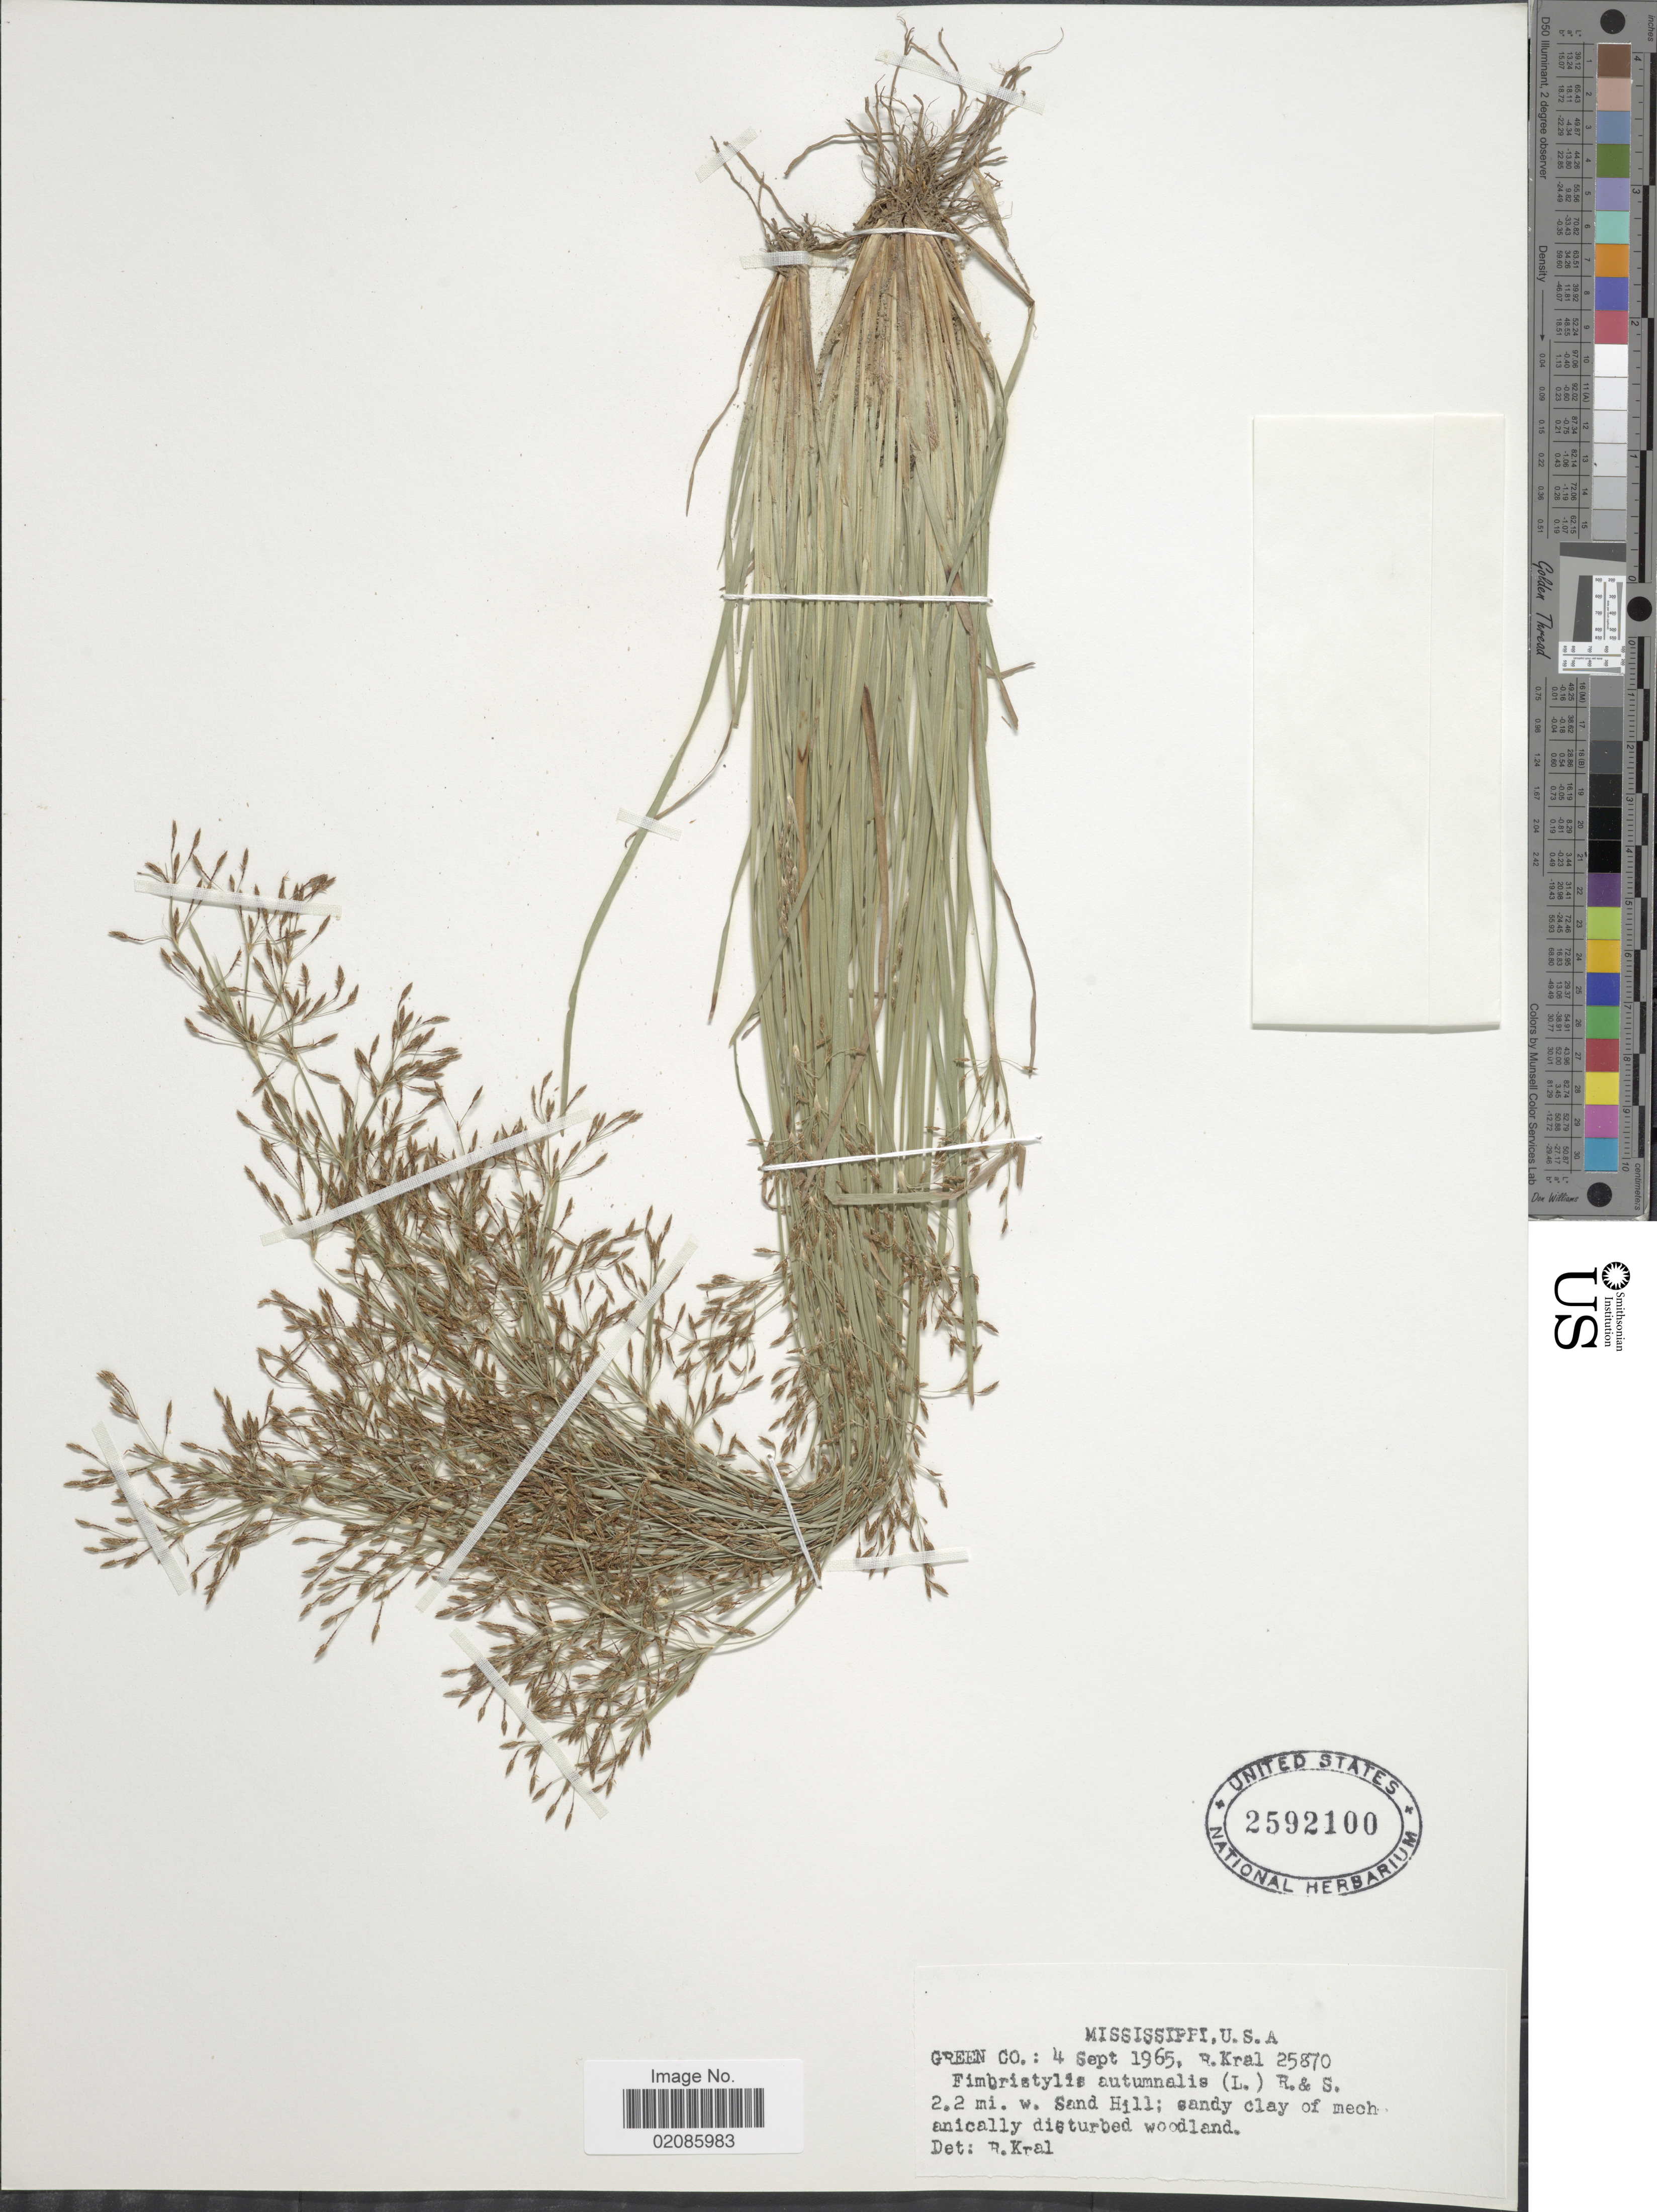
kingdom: Plantae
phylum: Tracheophyta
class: Liliopsida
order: Poales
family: Cyperaceae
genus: Fimbristylis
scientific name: Fimbristylis autumnalis (L.) Roem. & Schult.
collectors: R. Kral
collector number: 25870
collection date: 1965-09-04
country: United States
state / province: Mississippi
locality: Green Co. 2.2 mi. w. Sand Hill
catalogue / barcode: US 2592100